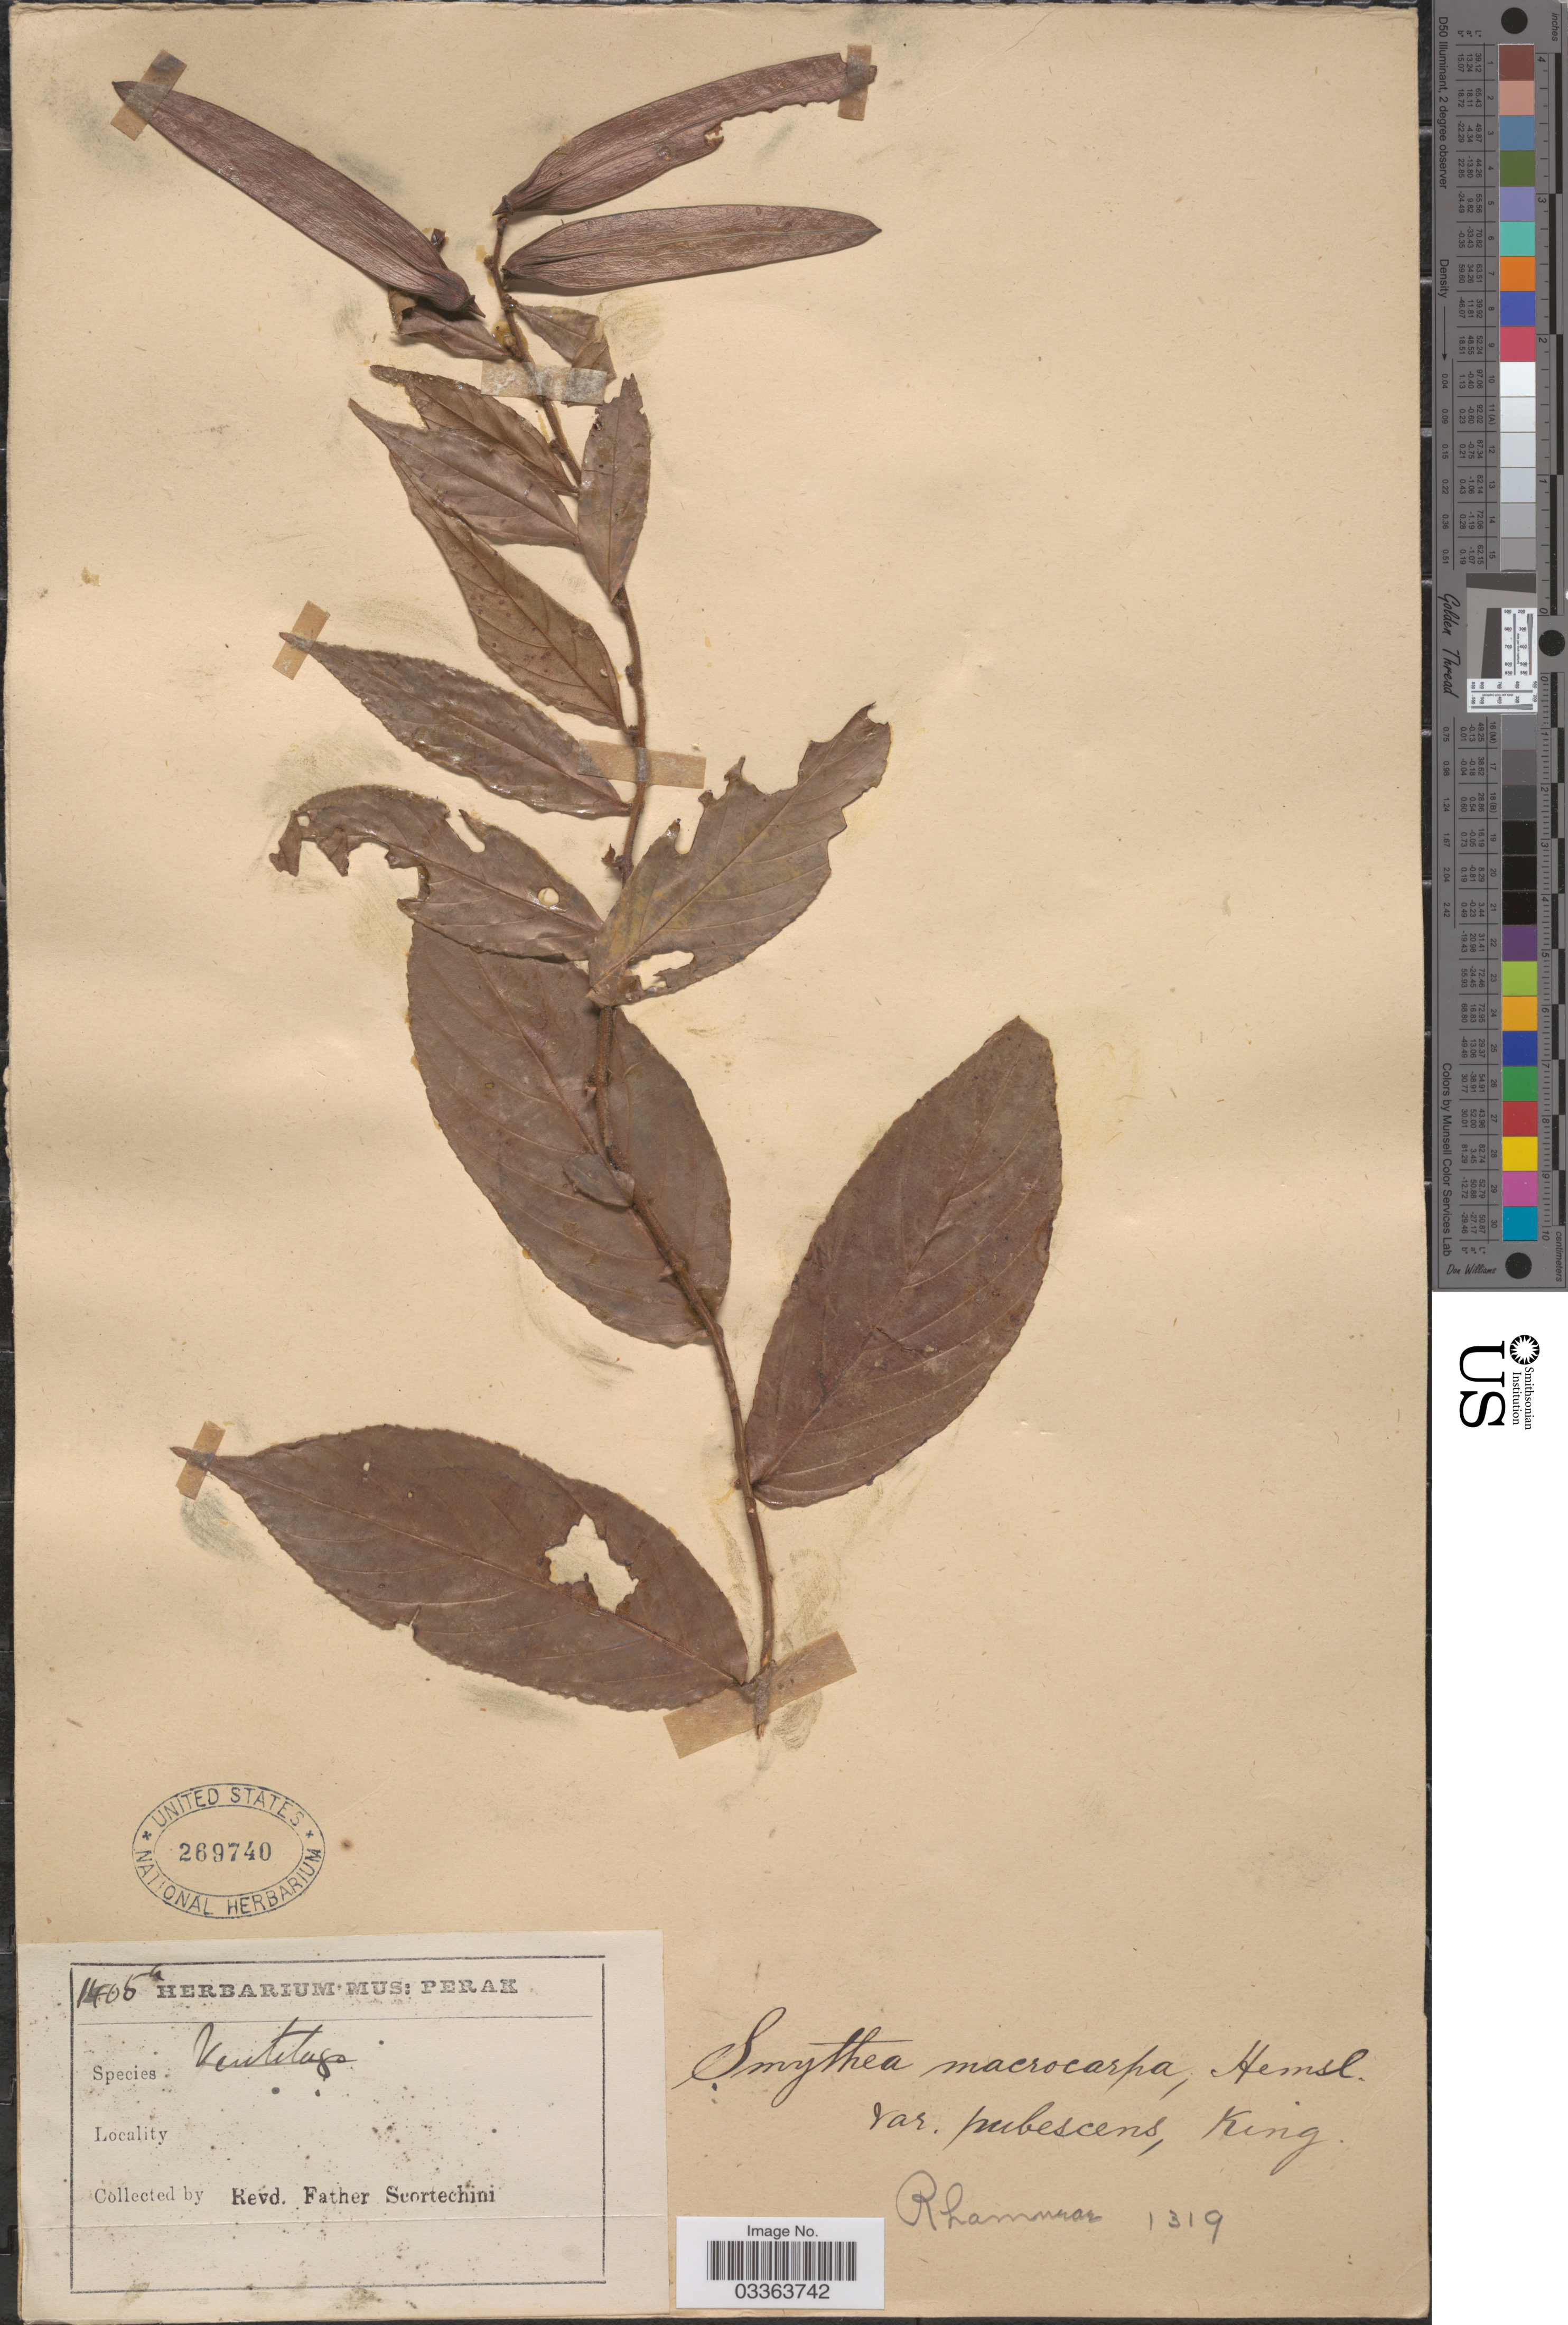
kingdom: Plantae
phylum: Tracheophyta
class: Magnoliopsida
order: Rosales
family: Rhamnaceae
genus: Smythea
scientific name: Smythea macrocarpa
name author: Hemsl.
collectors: Fr. Scortechini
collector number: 1405a*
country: Malaysia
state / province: Perak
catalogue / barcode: US 269740